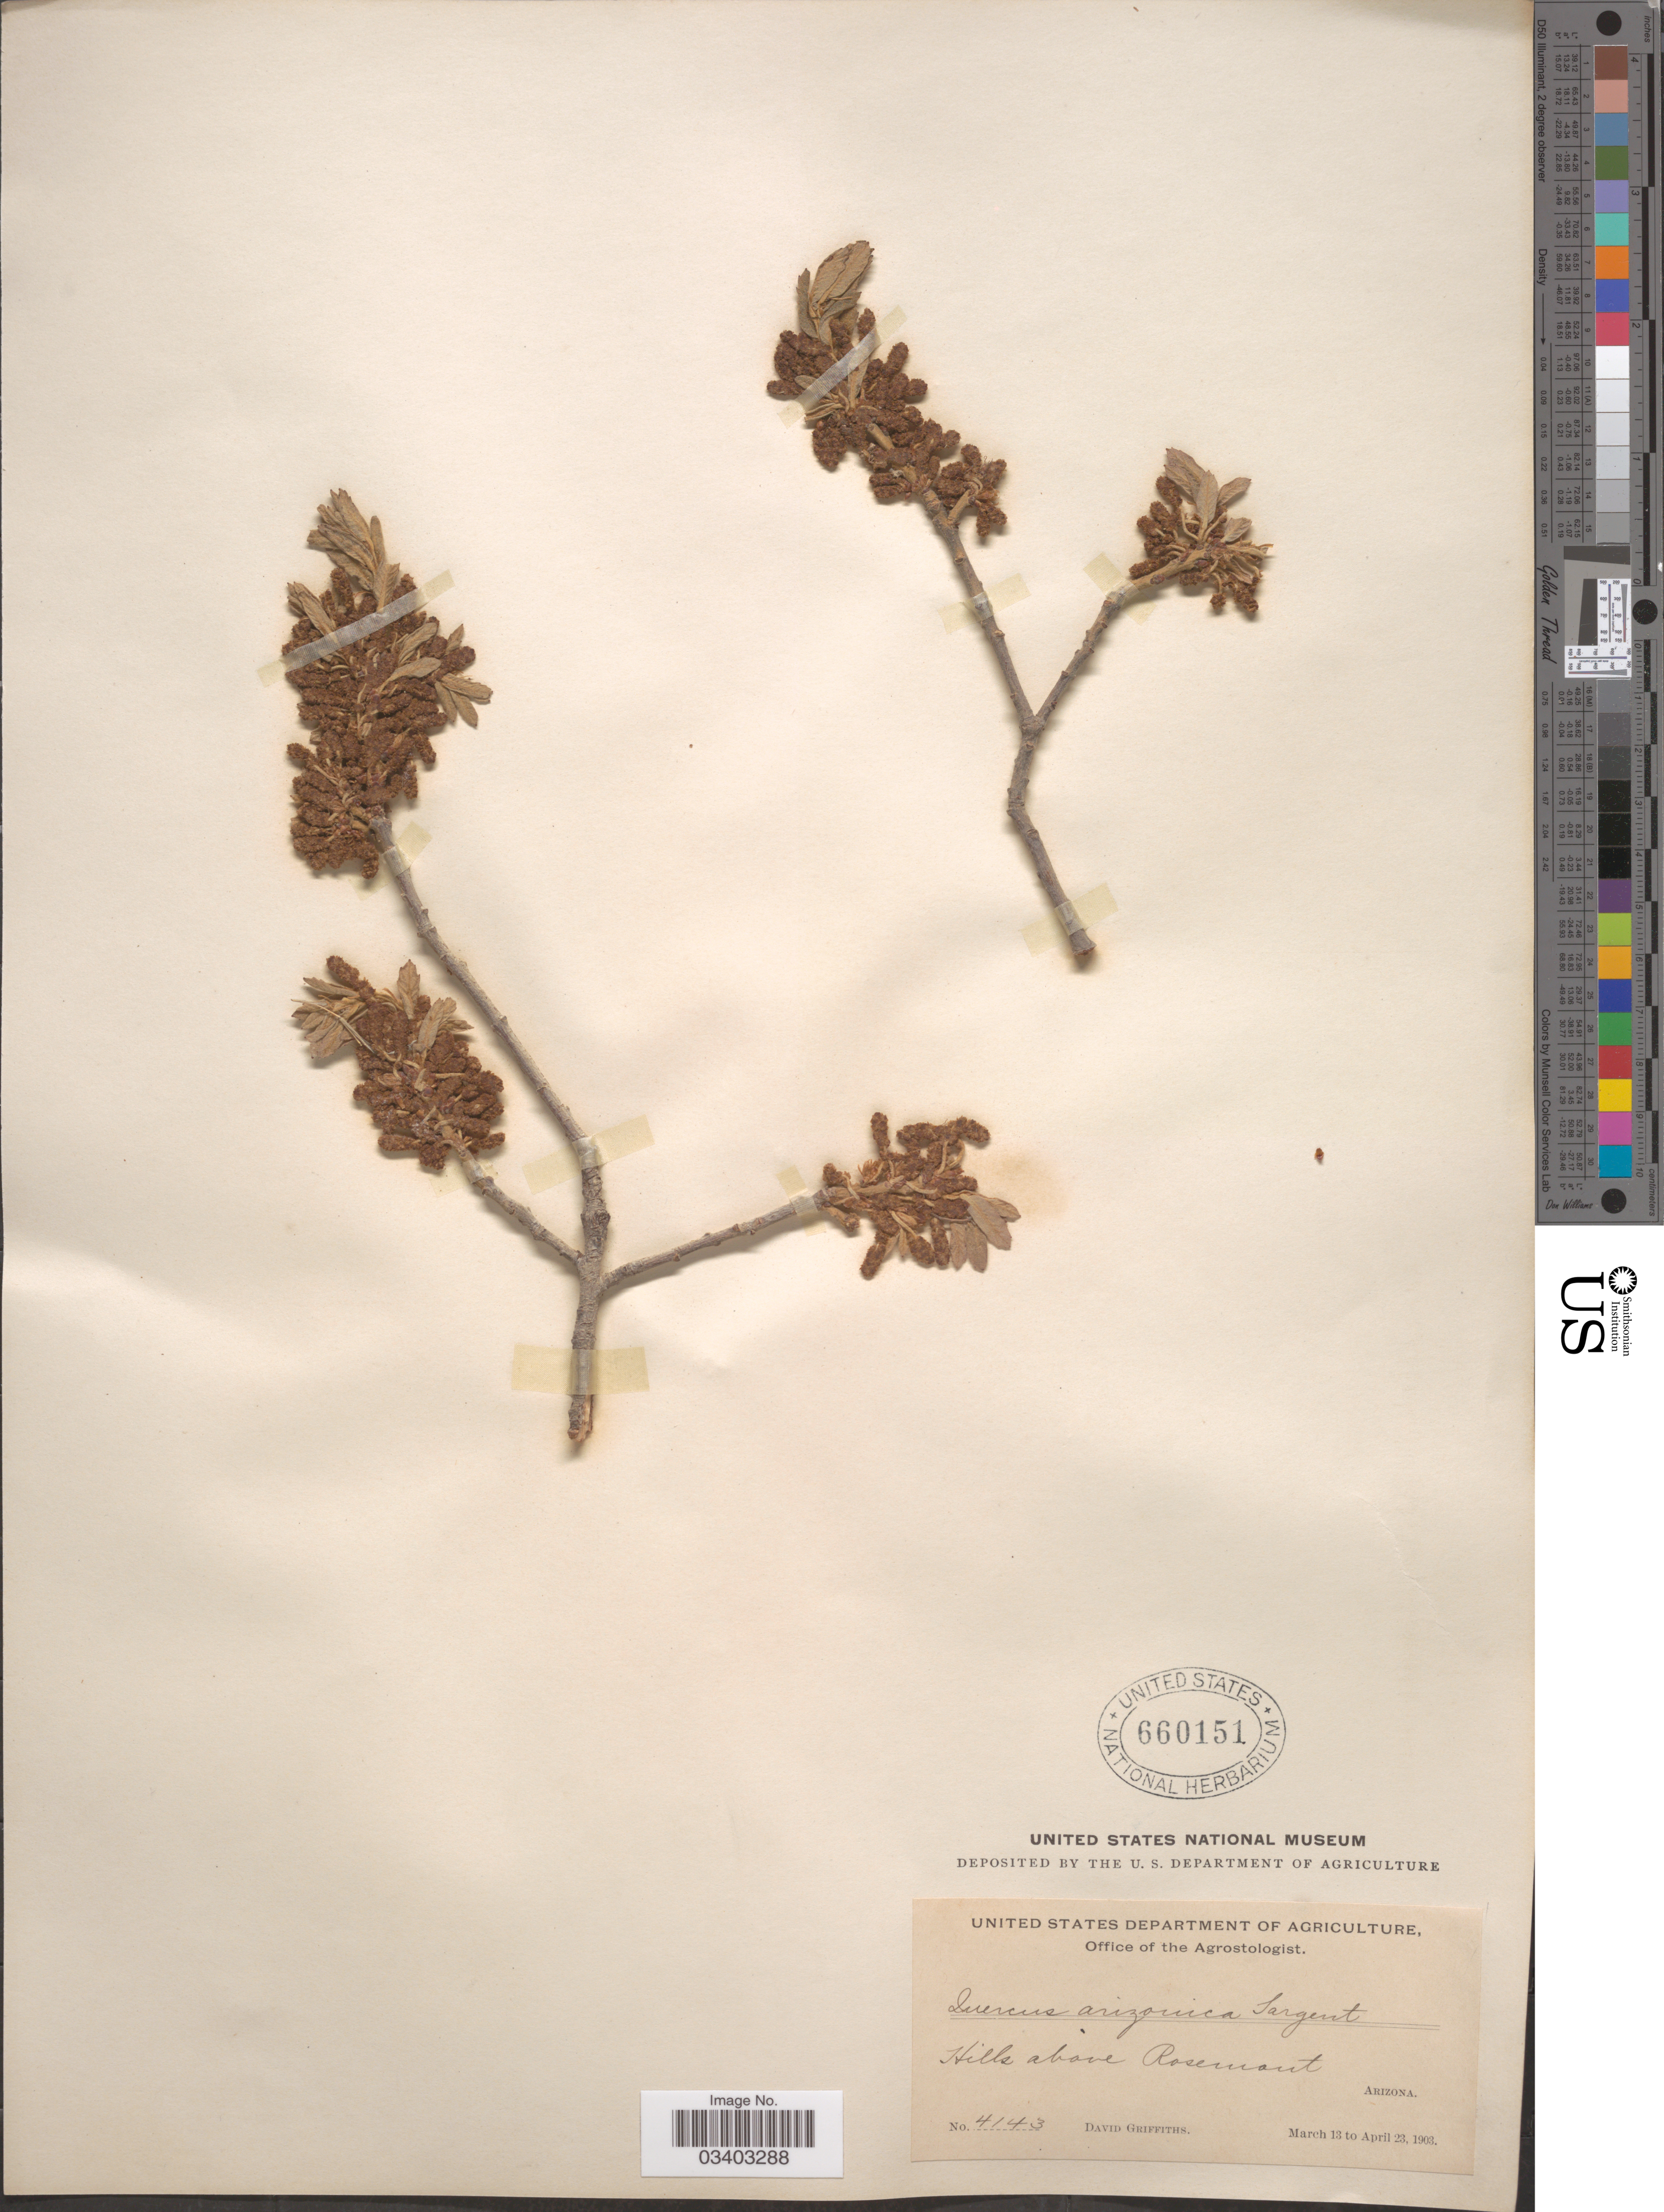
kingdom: Plantae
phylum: Tracheophyta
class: Magnoliopsida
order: Fagales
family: Fagaceae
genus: Quercus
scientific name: Quercus arizonica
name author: Sarg.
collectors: D. Griffiths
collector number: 4143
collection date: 1903-03-13/1903-04-23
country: United States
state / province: Arizona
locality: Hills above Rosemont.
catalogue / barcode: US 660151